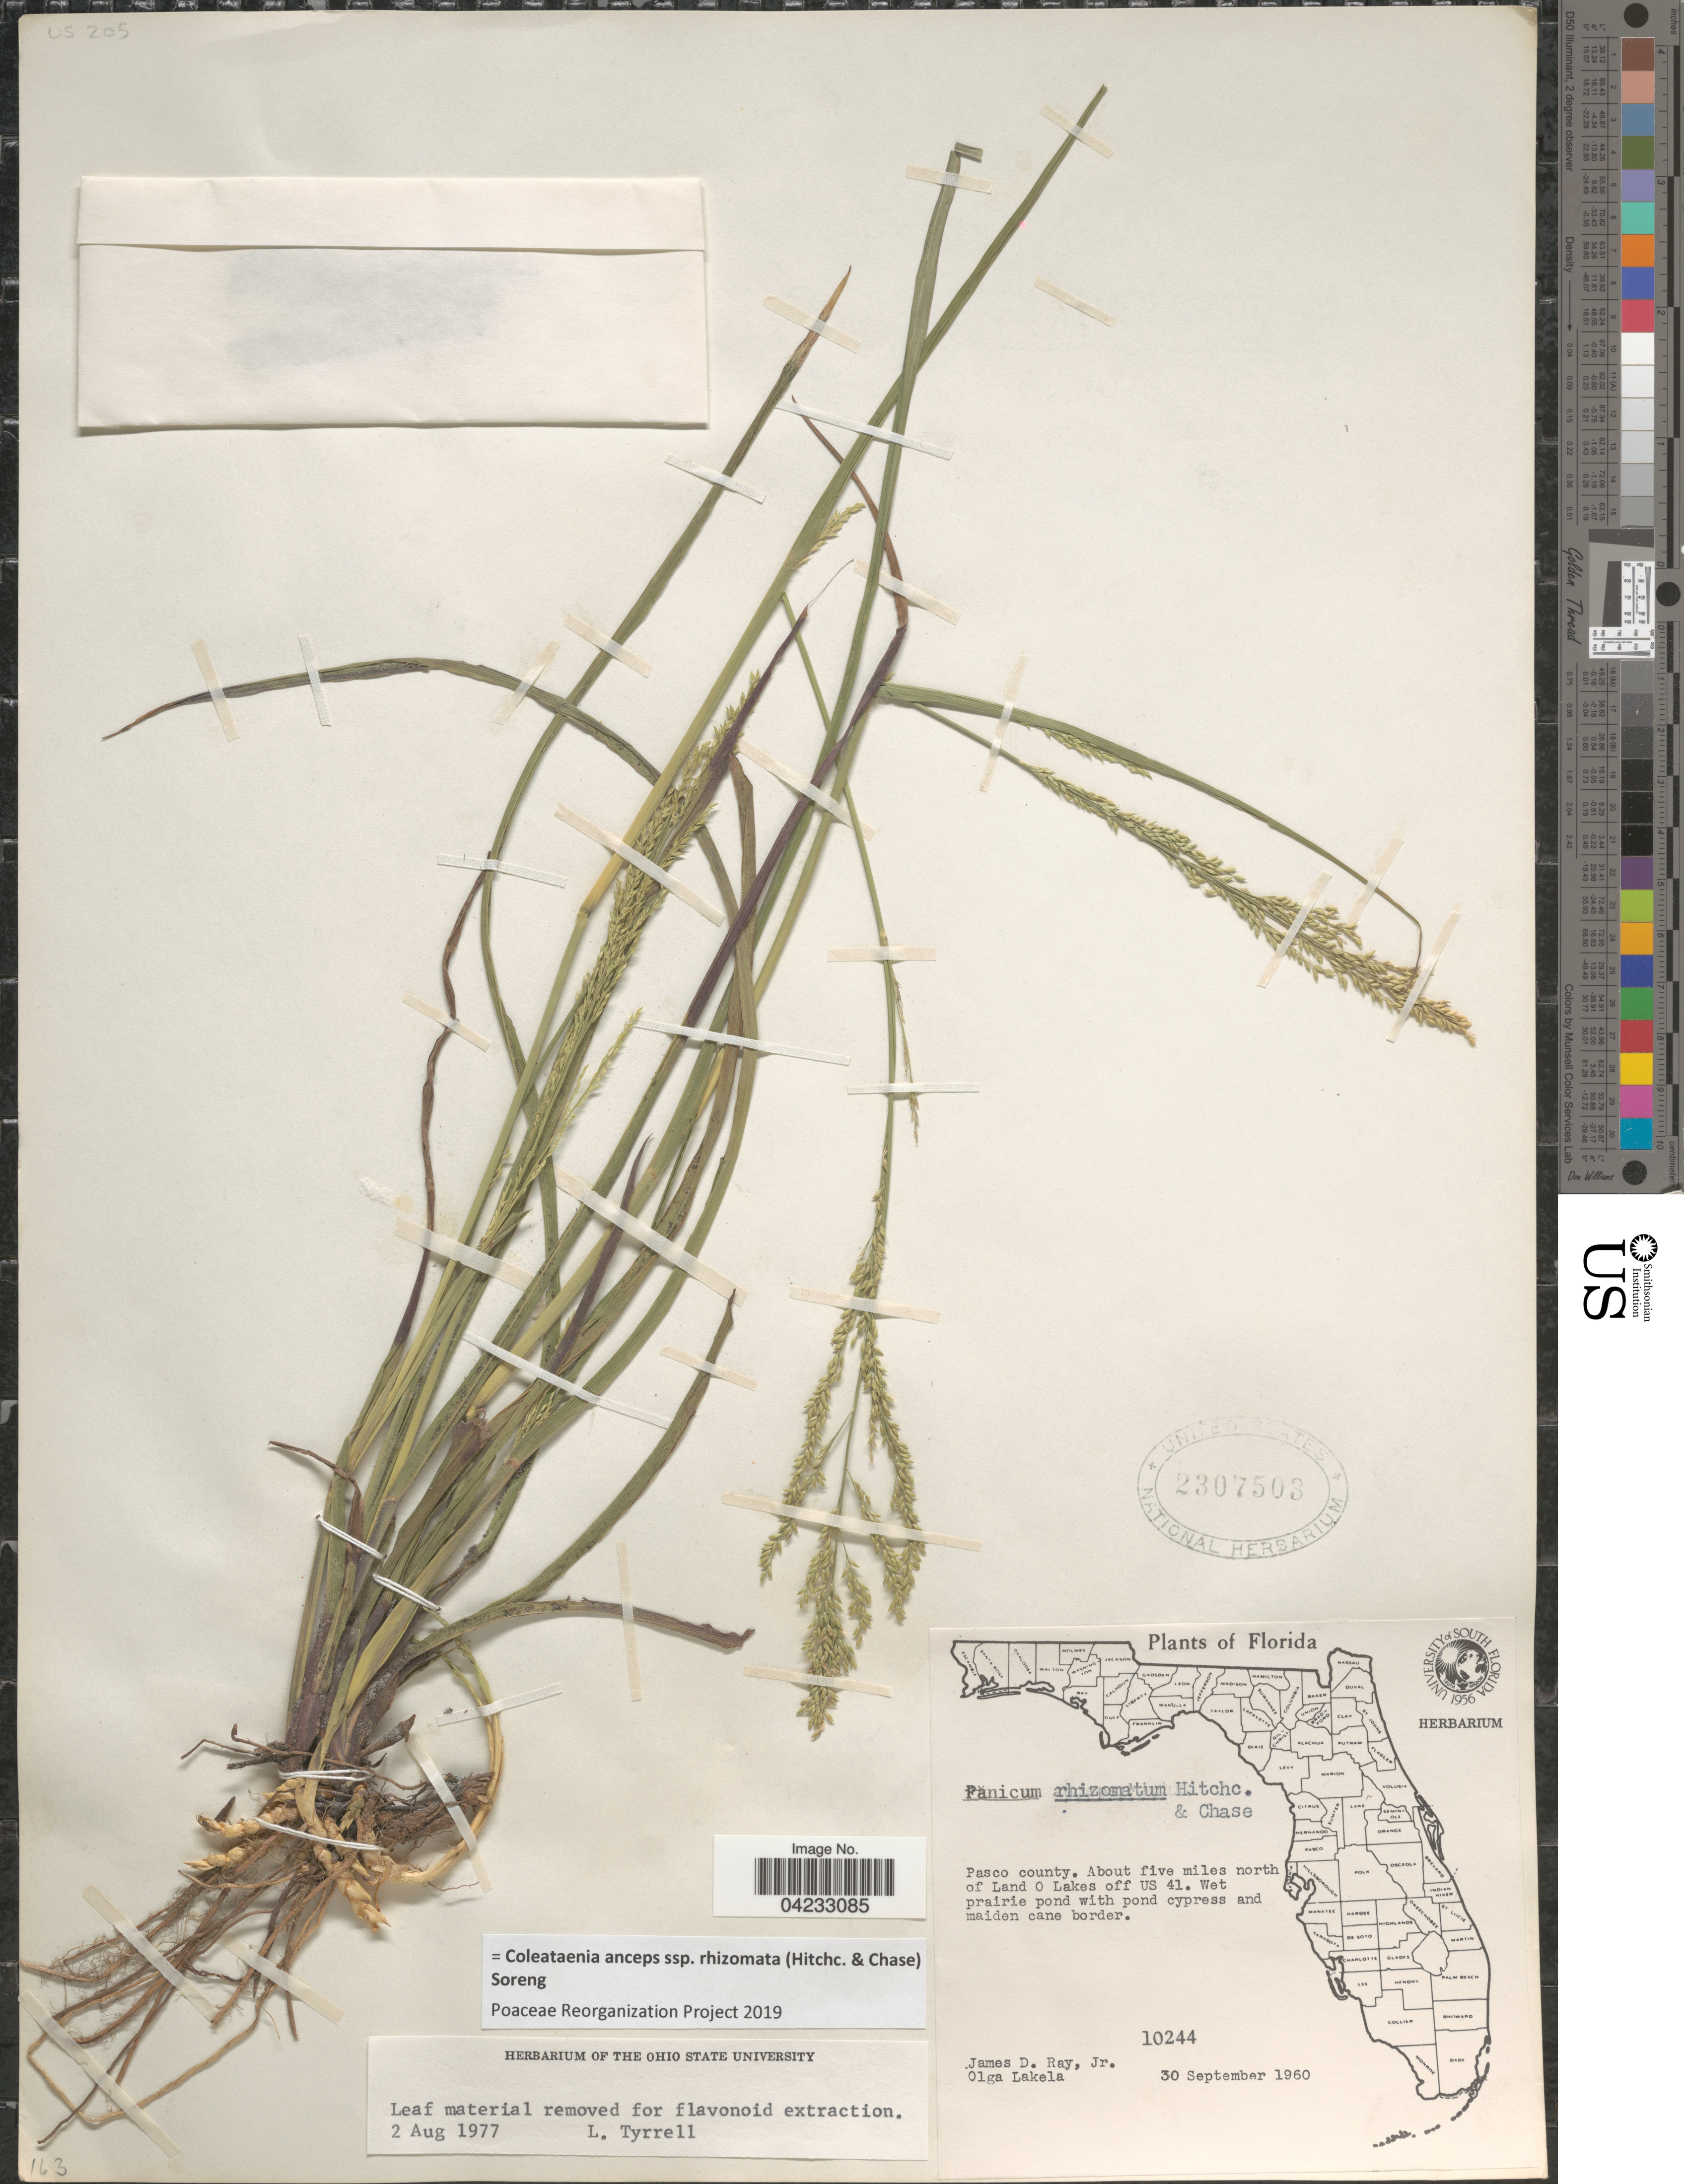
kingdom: Plantae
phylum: Tracheophyta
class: Liliopsida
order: Poales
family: Poaceae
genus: Coleataenia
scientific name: Coleataenia anceps subsp. rhizomata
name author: (Hitchc. & Chase) Soreng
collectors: J. D. Ray Jr. & O. K. Lakela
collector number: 10244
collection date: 1960-09-30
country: United States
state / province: Florida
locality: Pasco county. About five miles north of Land O Lakes off US 41.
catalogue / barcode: US 2307503